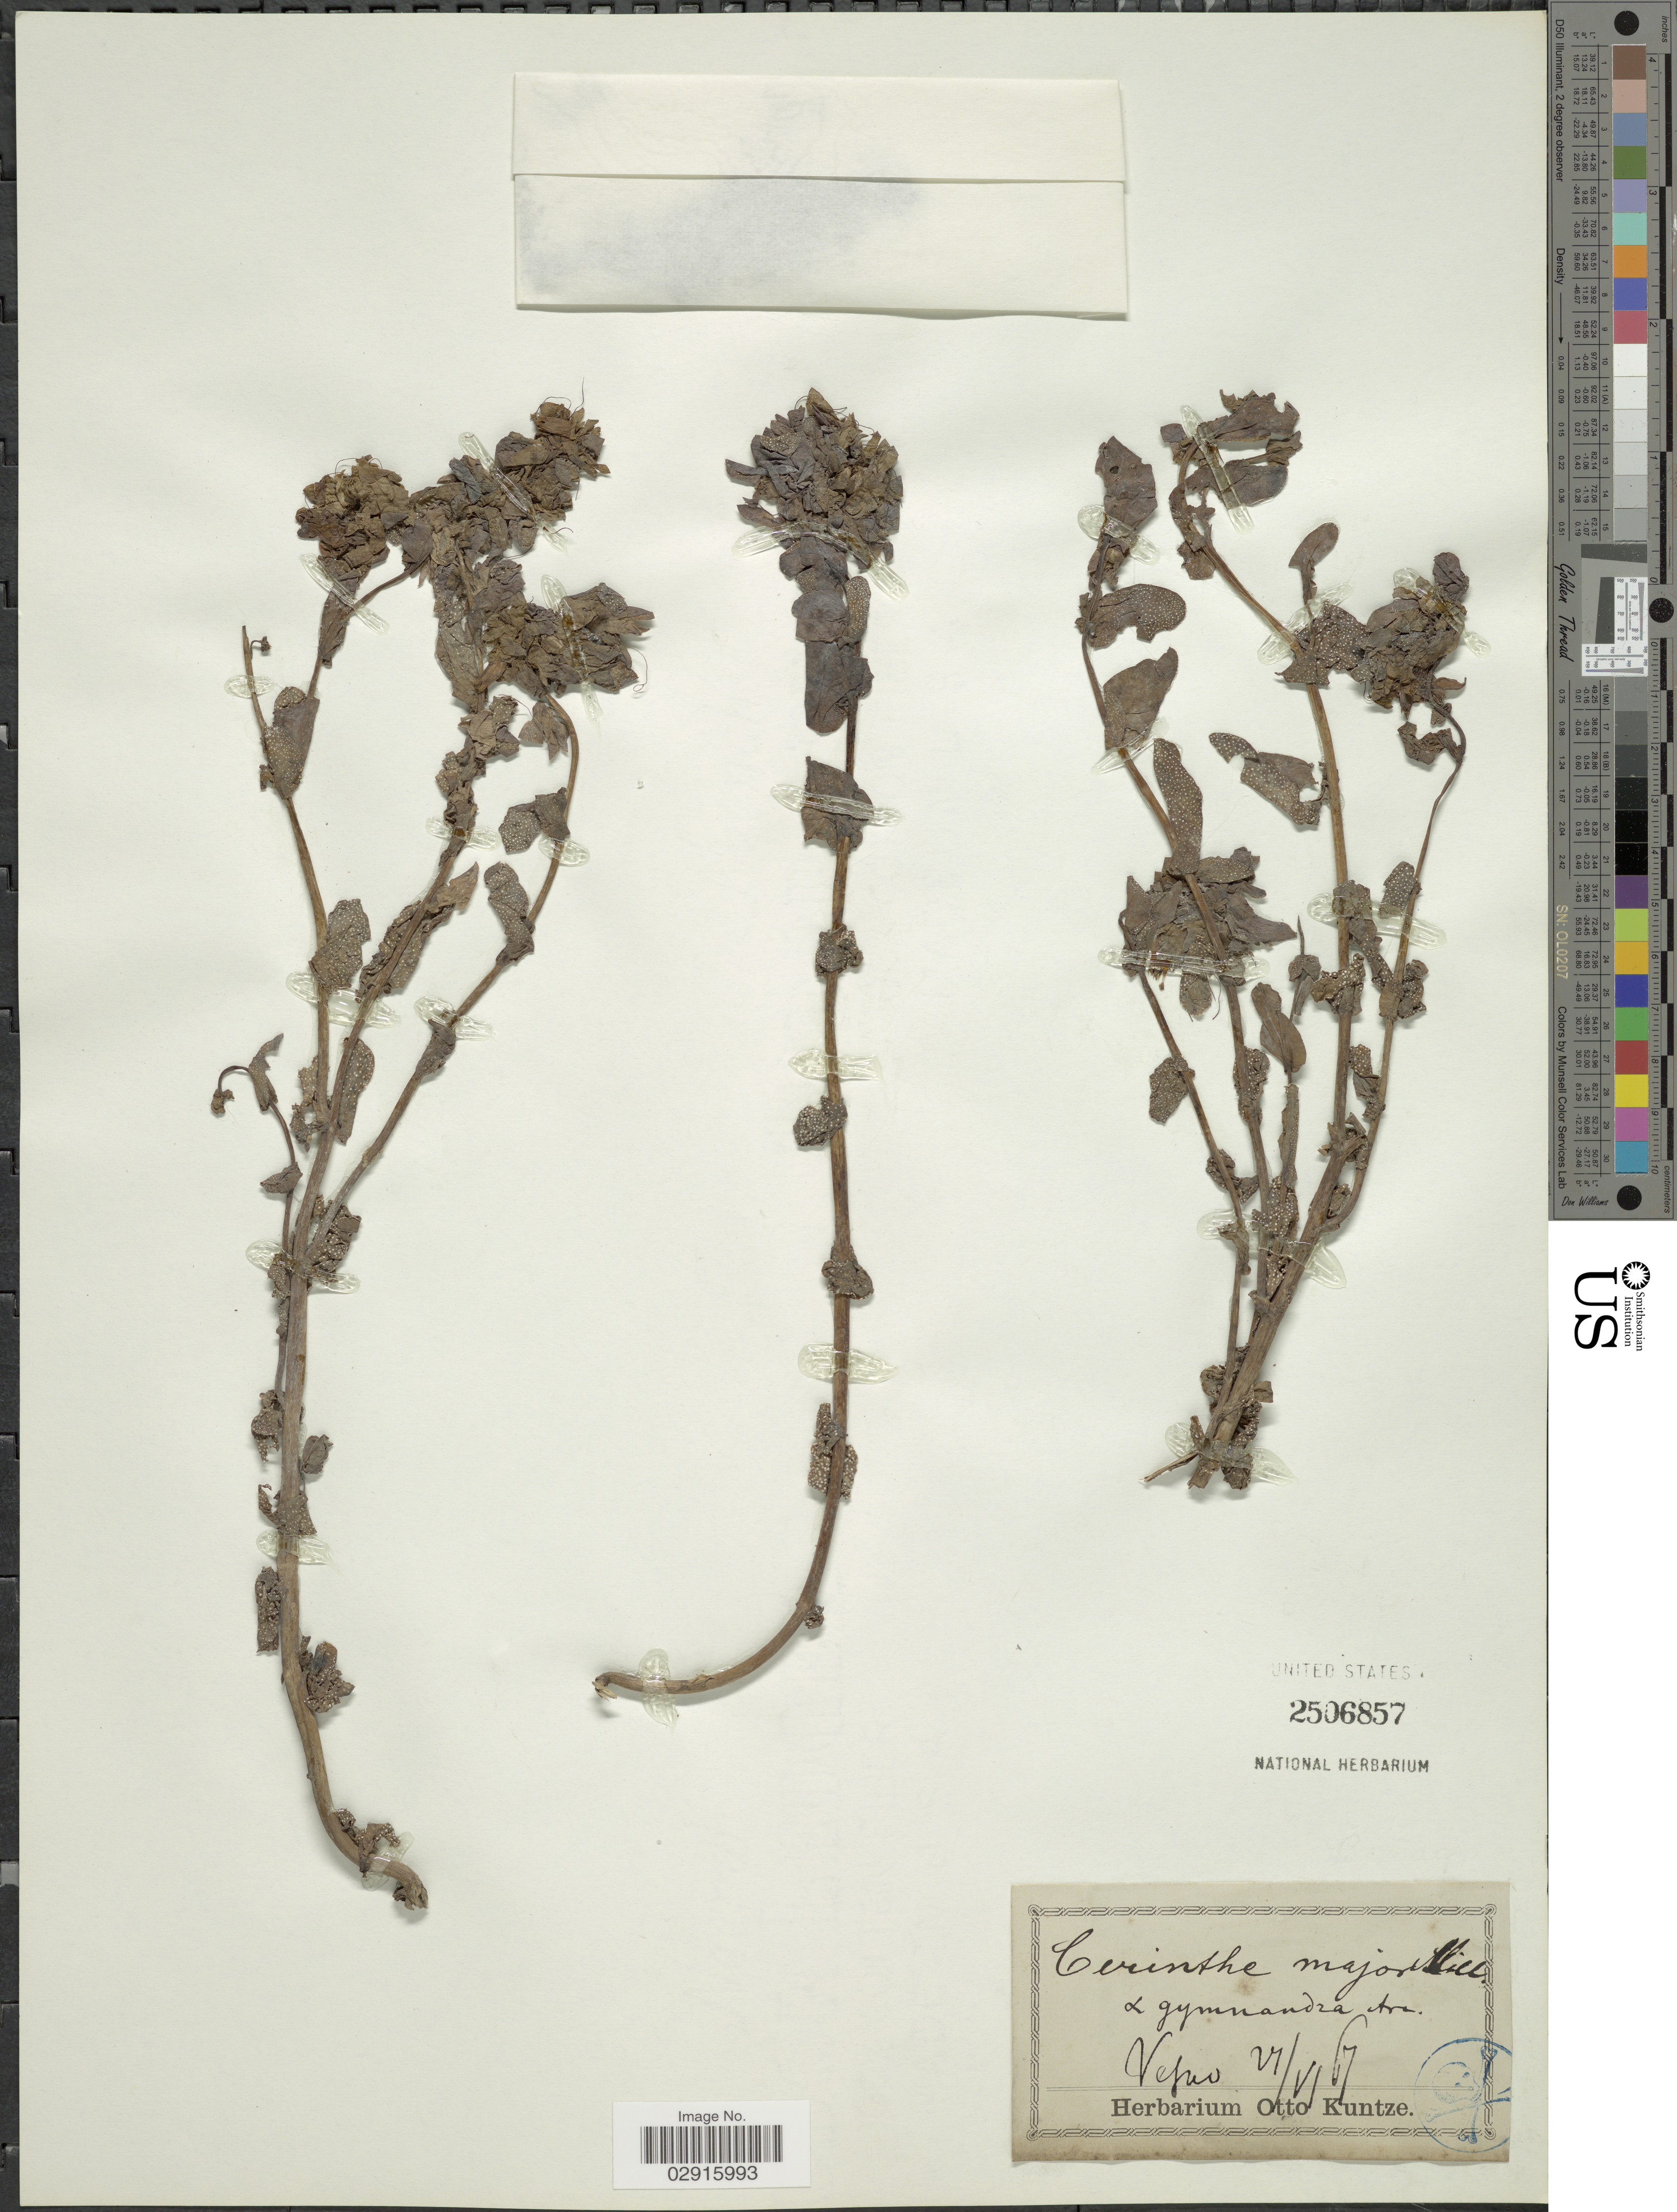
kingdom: Plantae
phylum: Tracheophyta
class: Magnoliopsida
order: Boraginales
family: Boraginaceae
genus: Cerinthe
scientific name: Cerinthe major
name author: L.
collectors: ex herb. Otto Kuntze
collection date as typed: Transcribed d/m/y: 27/6/67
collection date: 1867-06-27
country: Italy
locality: Vesuv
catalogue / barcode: US 2506857